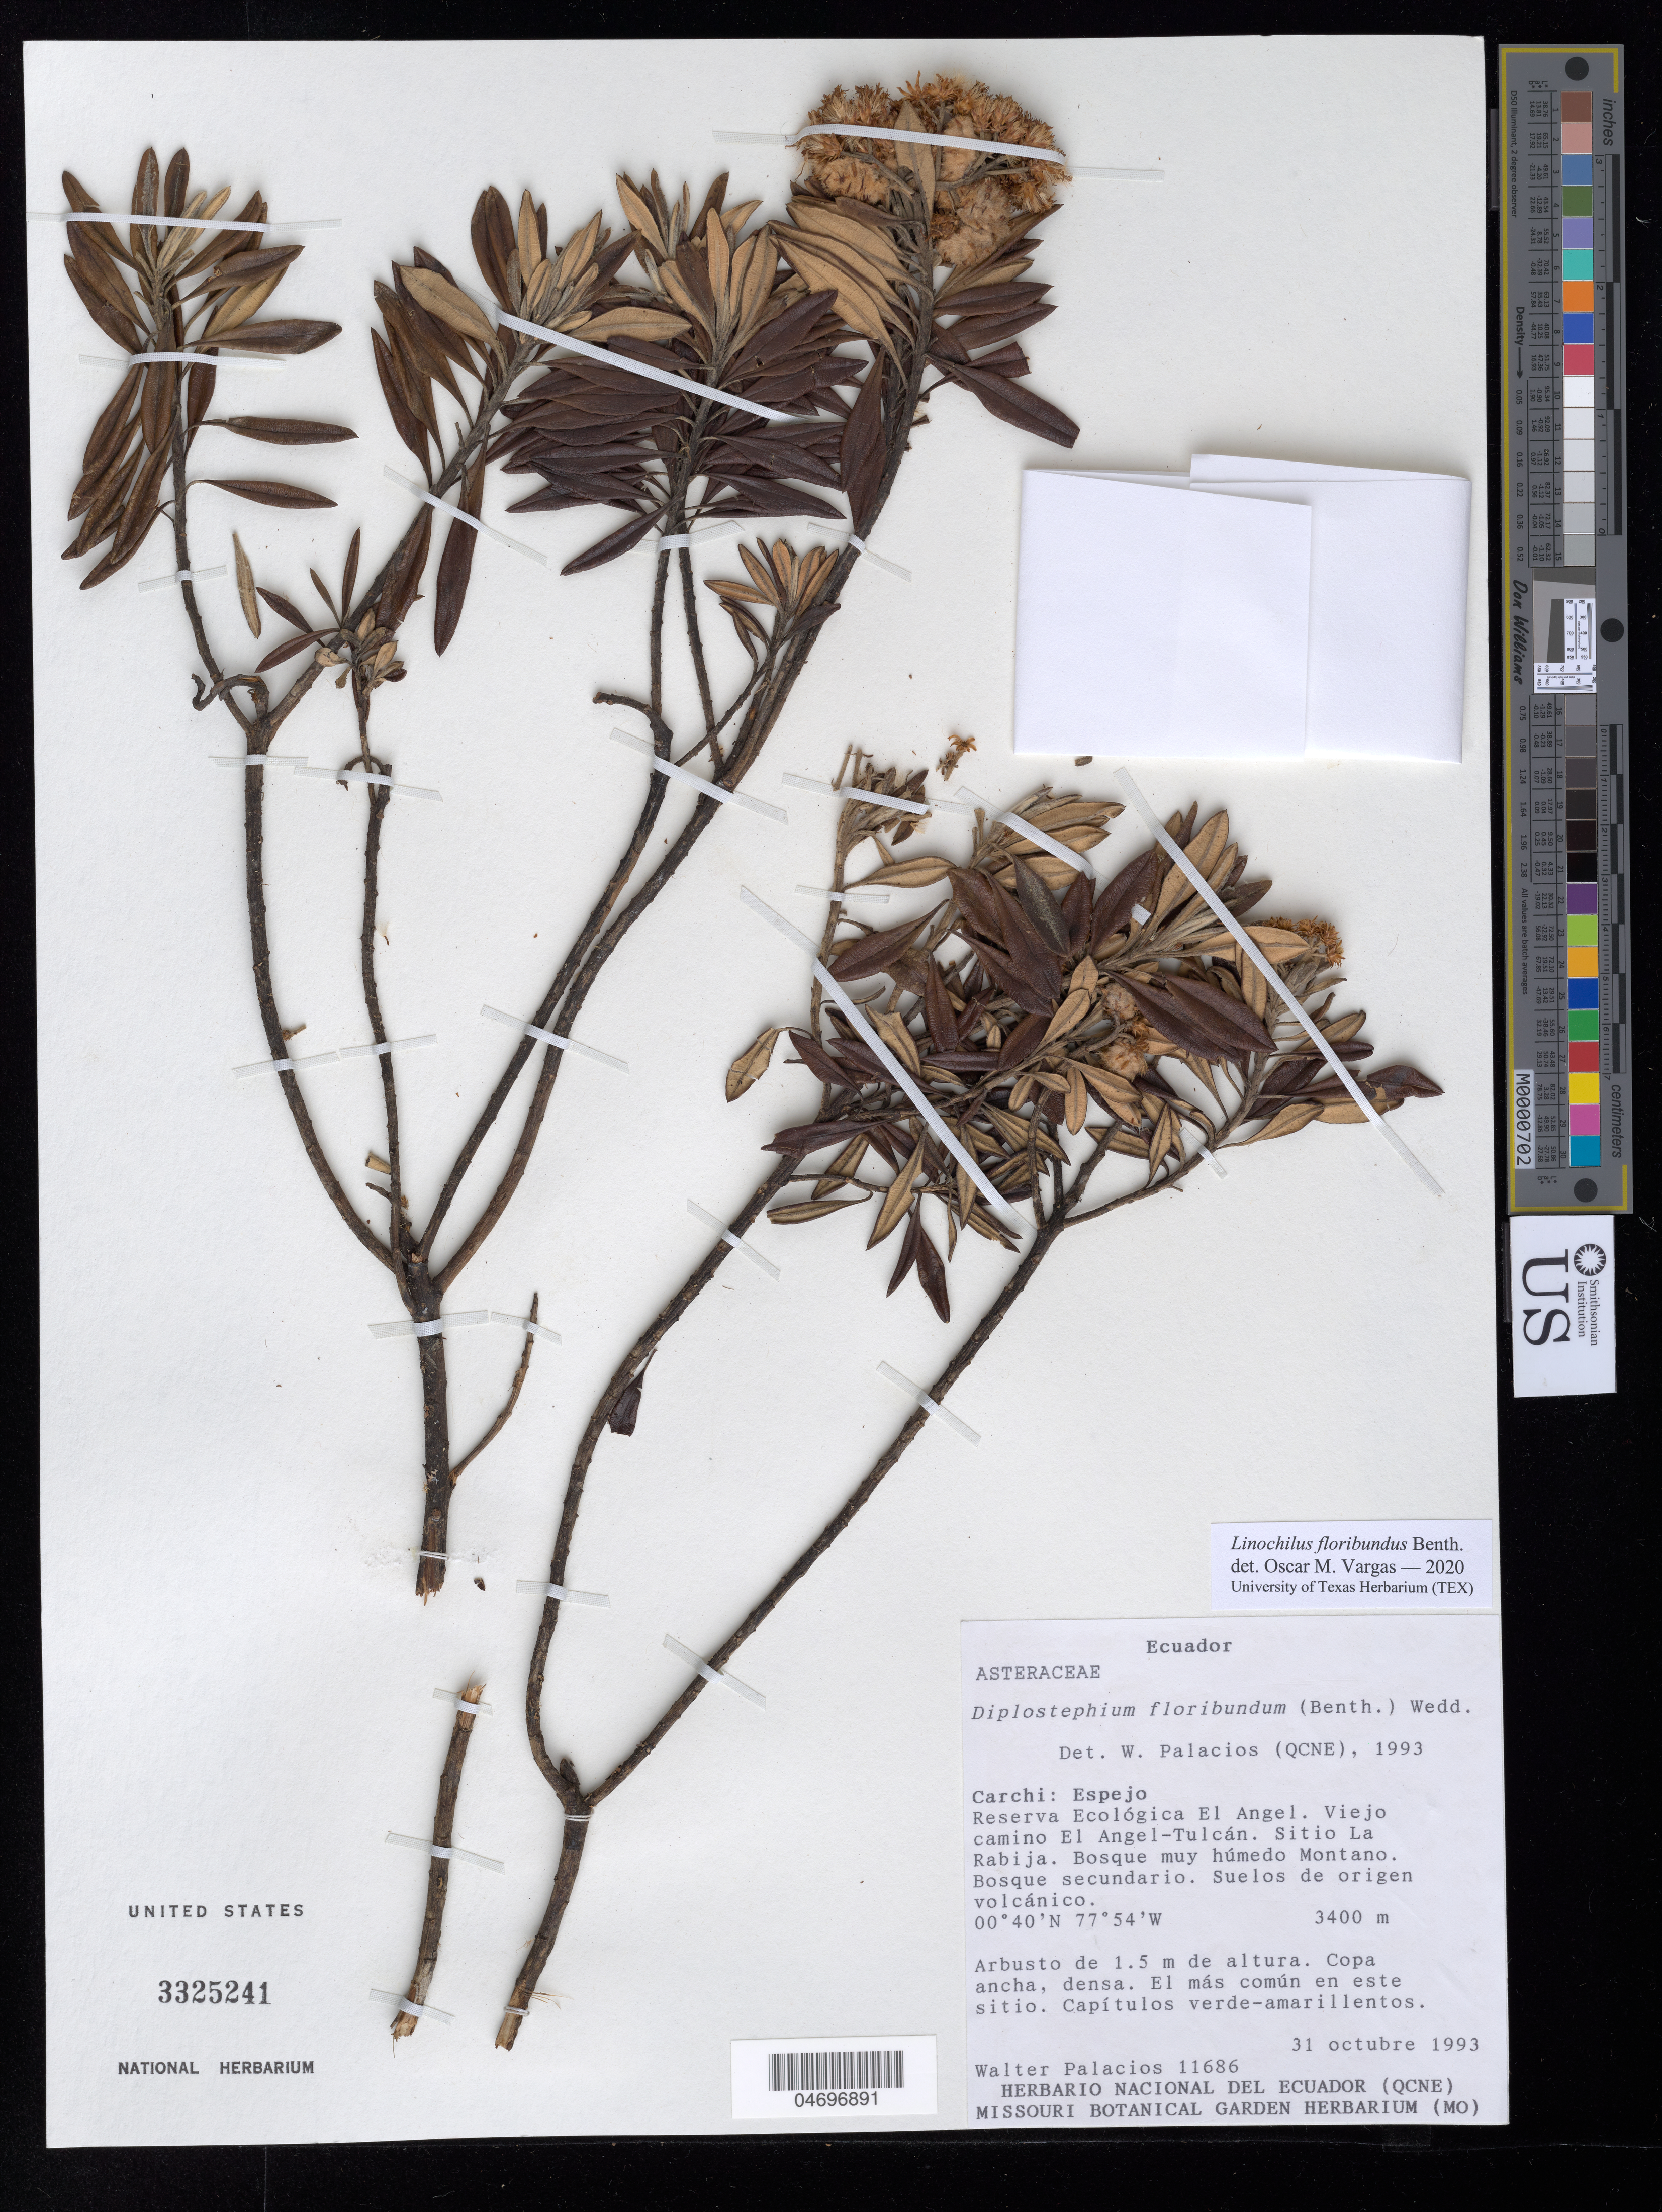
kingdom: Plantae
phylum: Tracheophyta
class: Magnoliopsida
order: Asterales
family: Asteraceae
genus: Linochilus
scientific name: Linochilus floribundus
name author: Benth.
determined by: Vargas, Oscar M.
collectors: W. Palacios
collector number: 11686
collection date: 1993-10-31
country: Ecuador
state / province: Carchi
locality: Espejo, Reserva Ecologica El angel, Viejo camino El Angel-Tulcan, Sitio La Rabija.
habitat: bosque secundario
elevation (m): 3400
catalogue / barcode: US 3325241